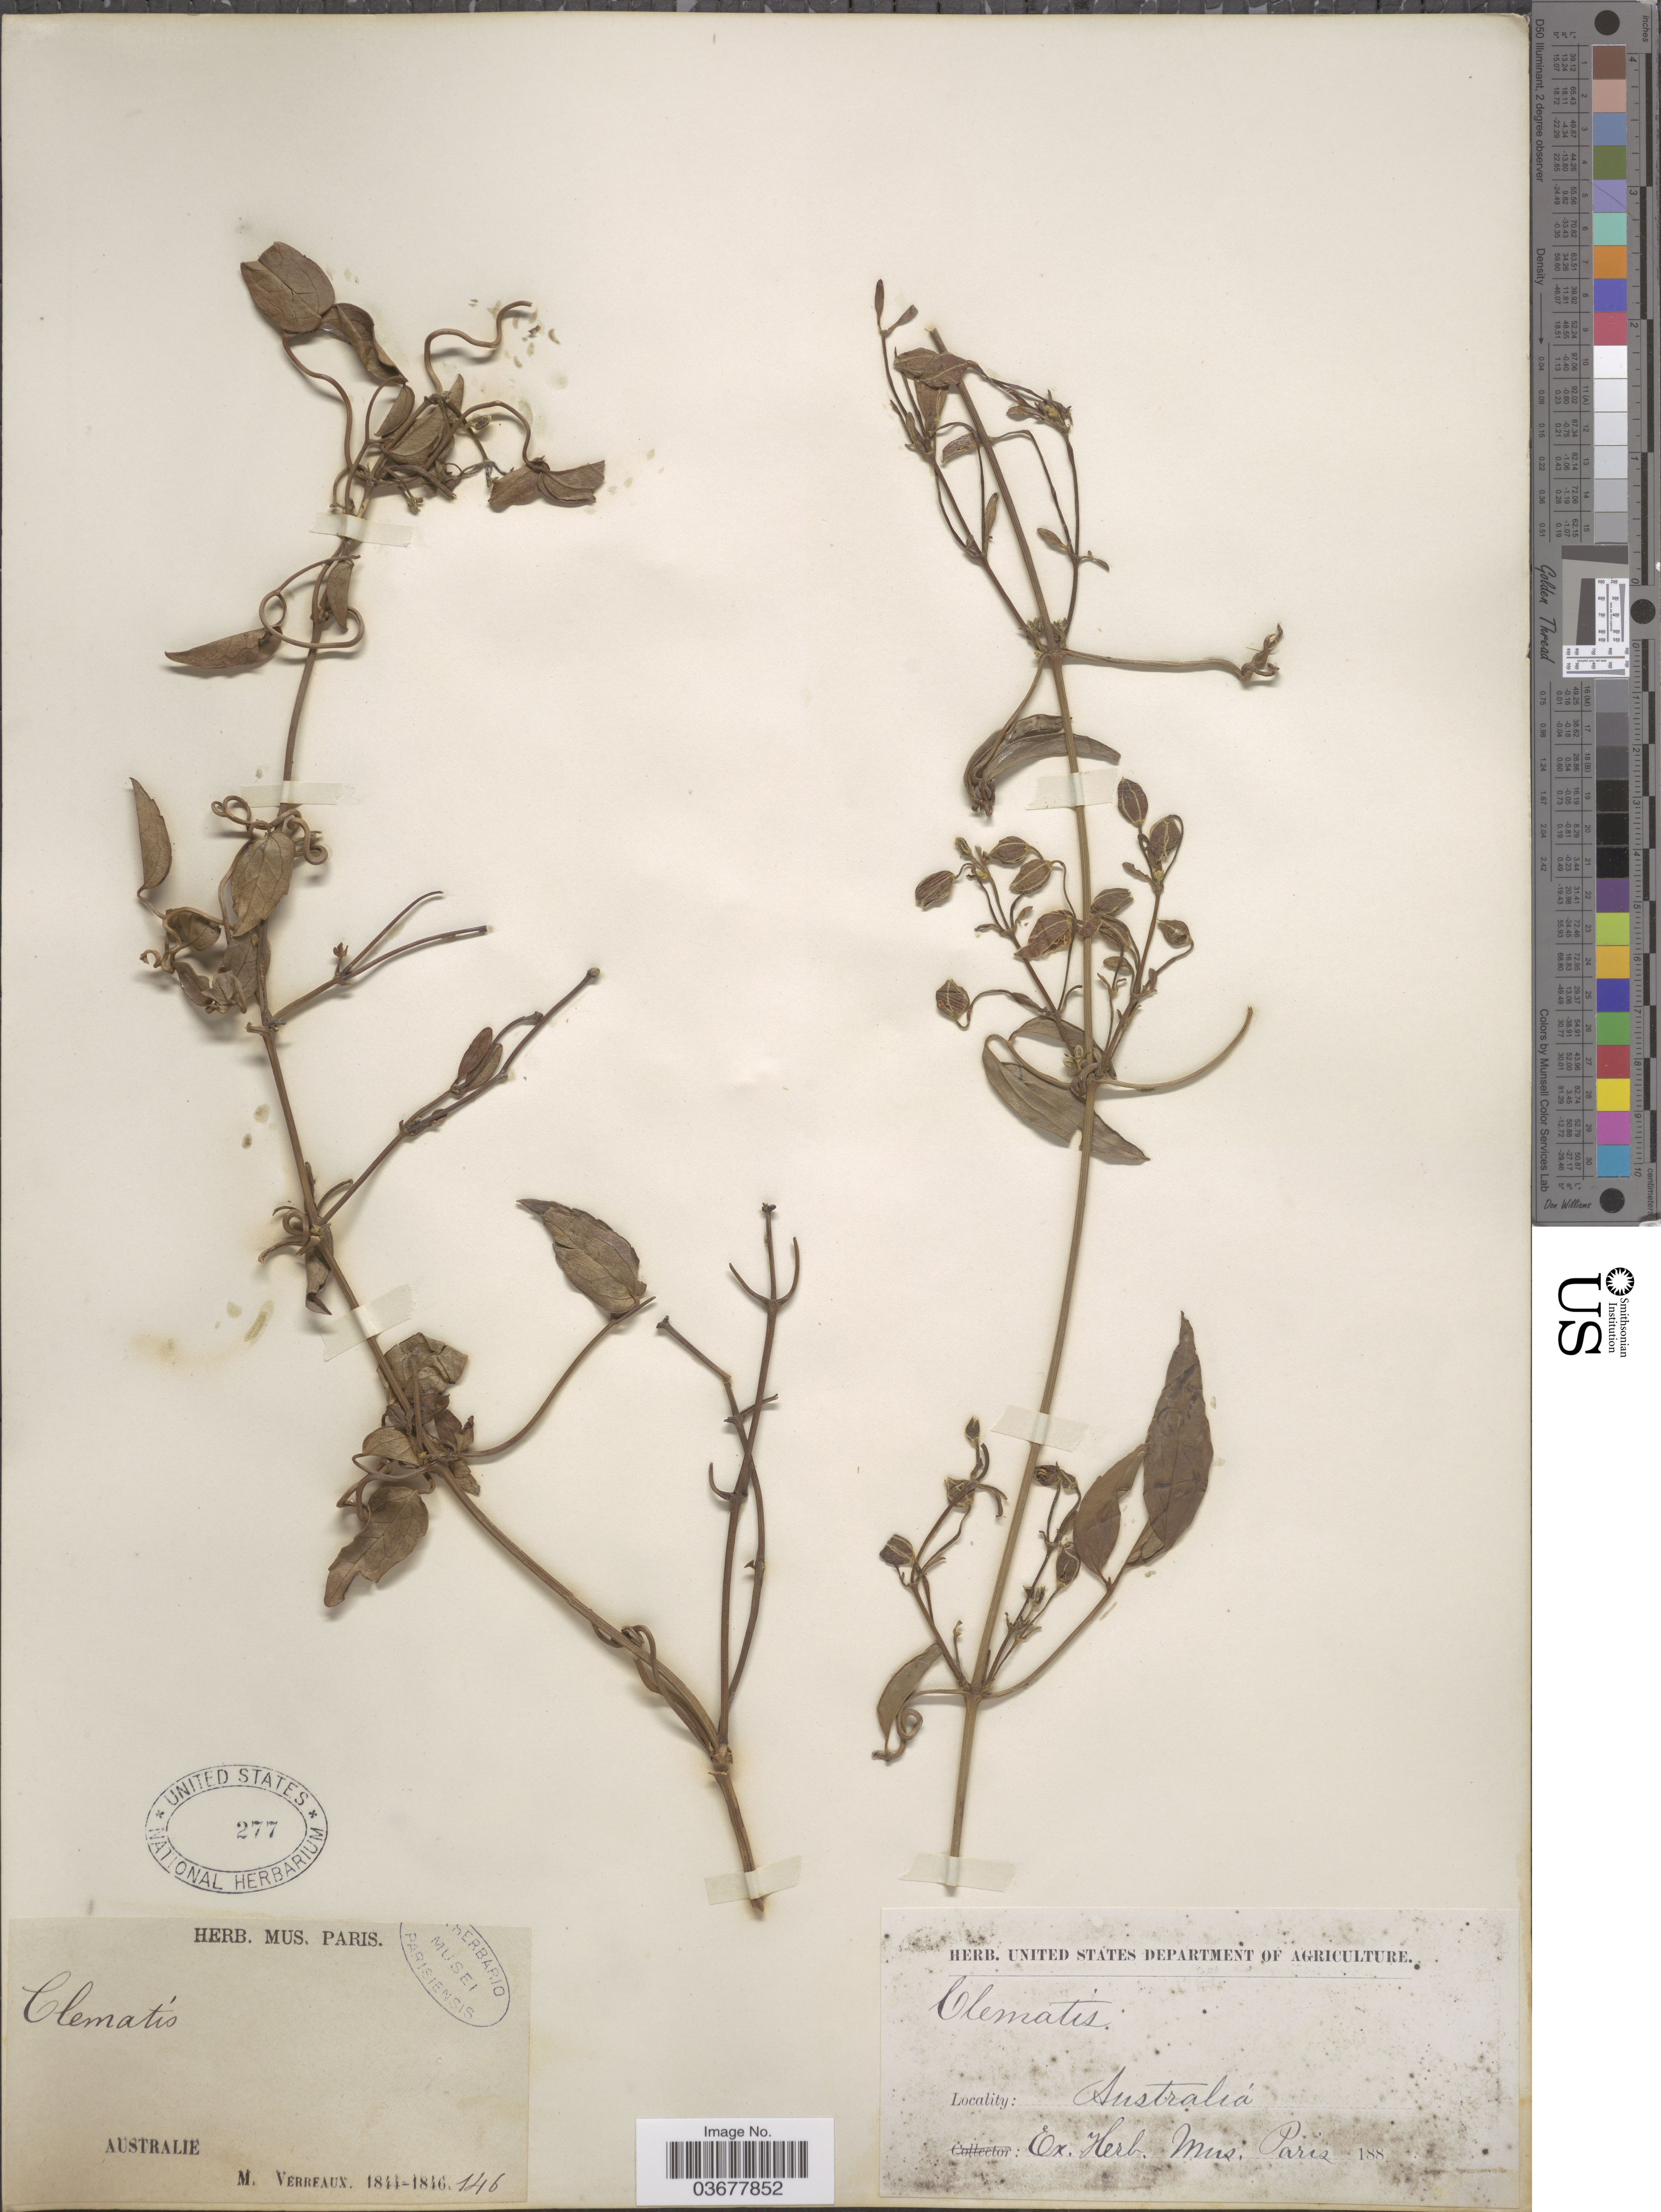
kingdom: Plantae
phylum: Tracheophyta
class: Magnoliopsida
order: Ranunculales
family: Ranunculaceae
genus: Clematis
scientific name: Clematis aristata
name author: R. Br. ex Ker Gawl.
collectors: M. Verreaux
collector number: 146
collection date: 1844/1846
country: Australia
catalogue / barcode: US 277